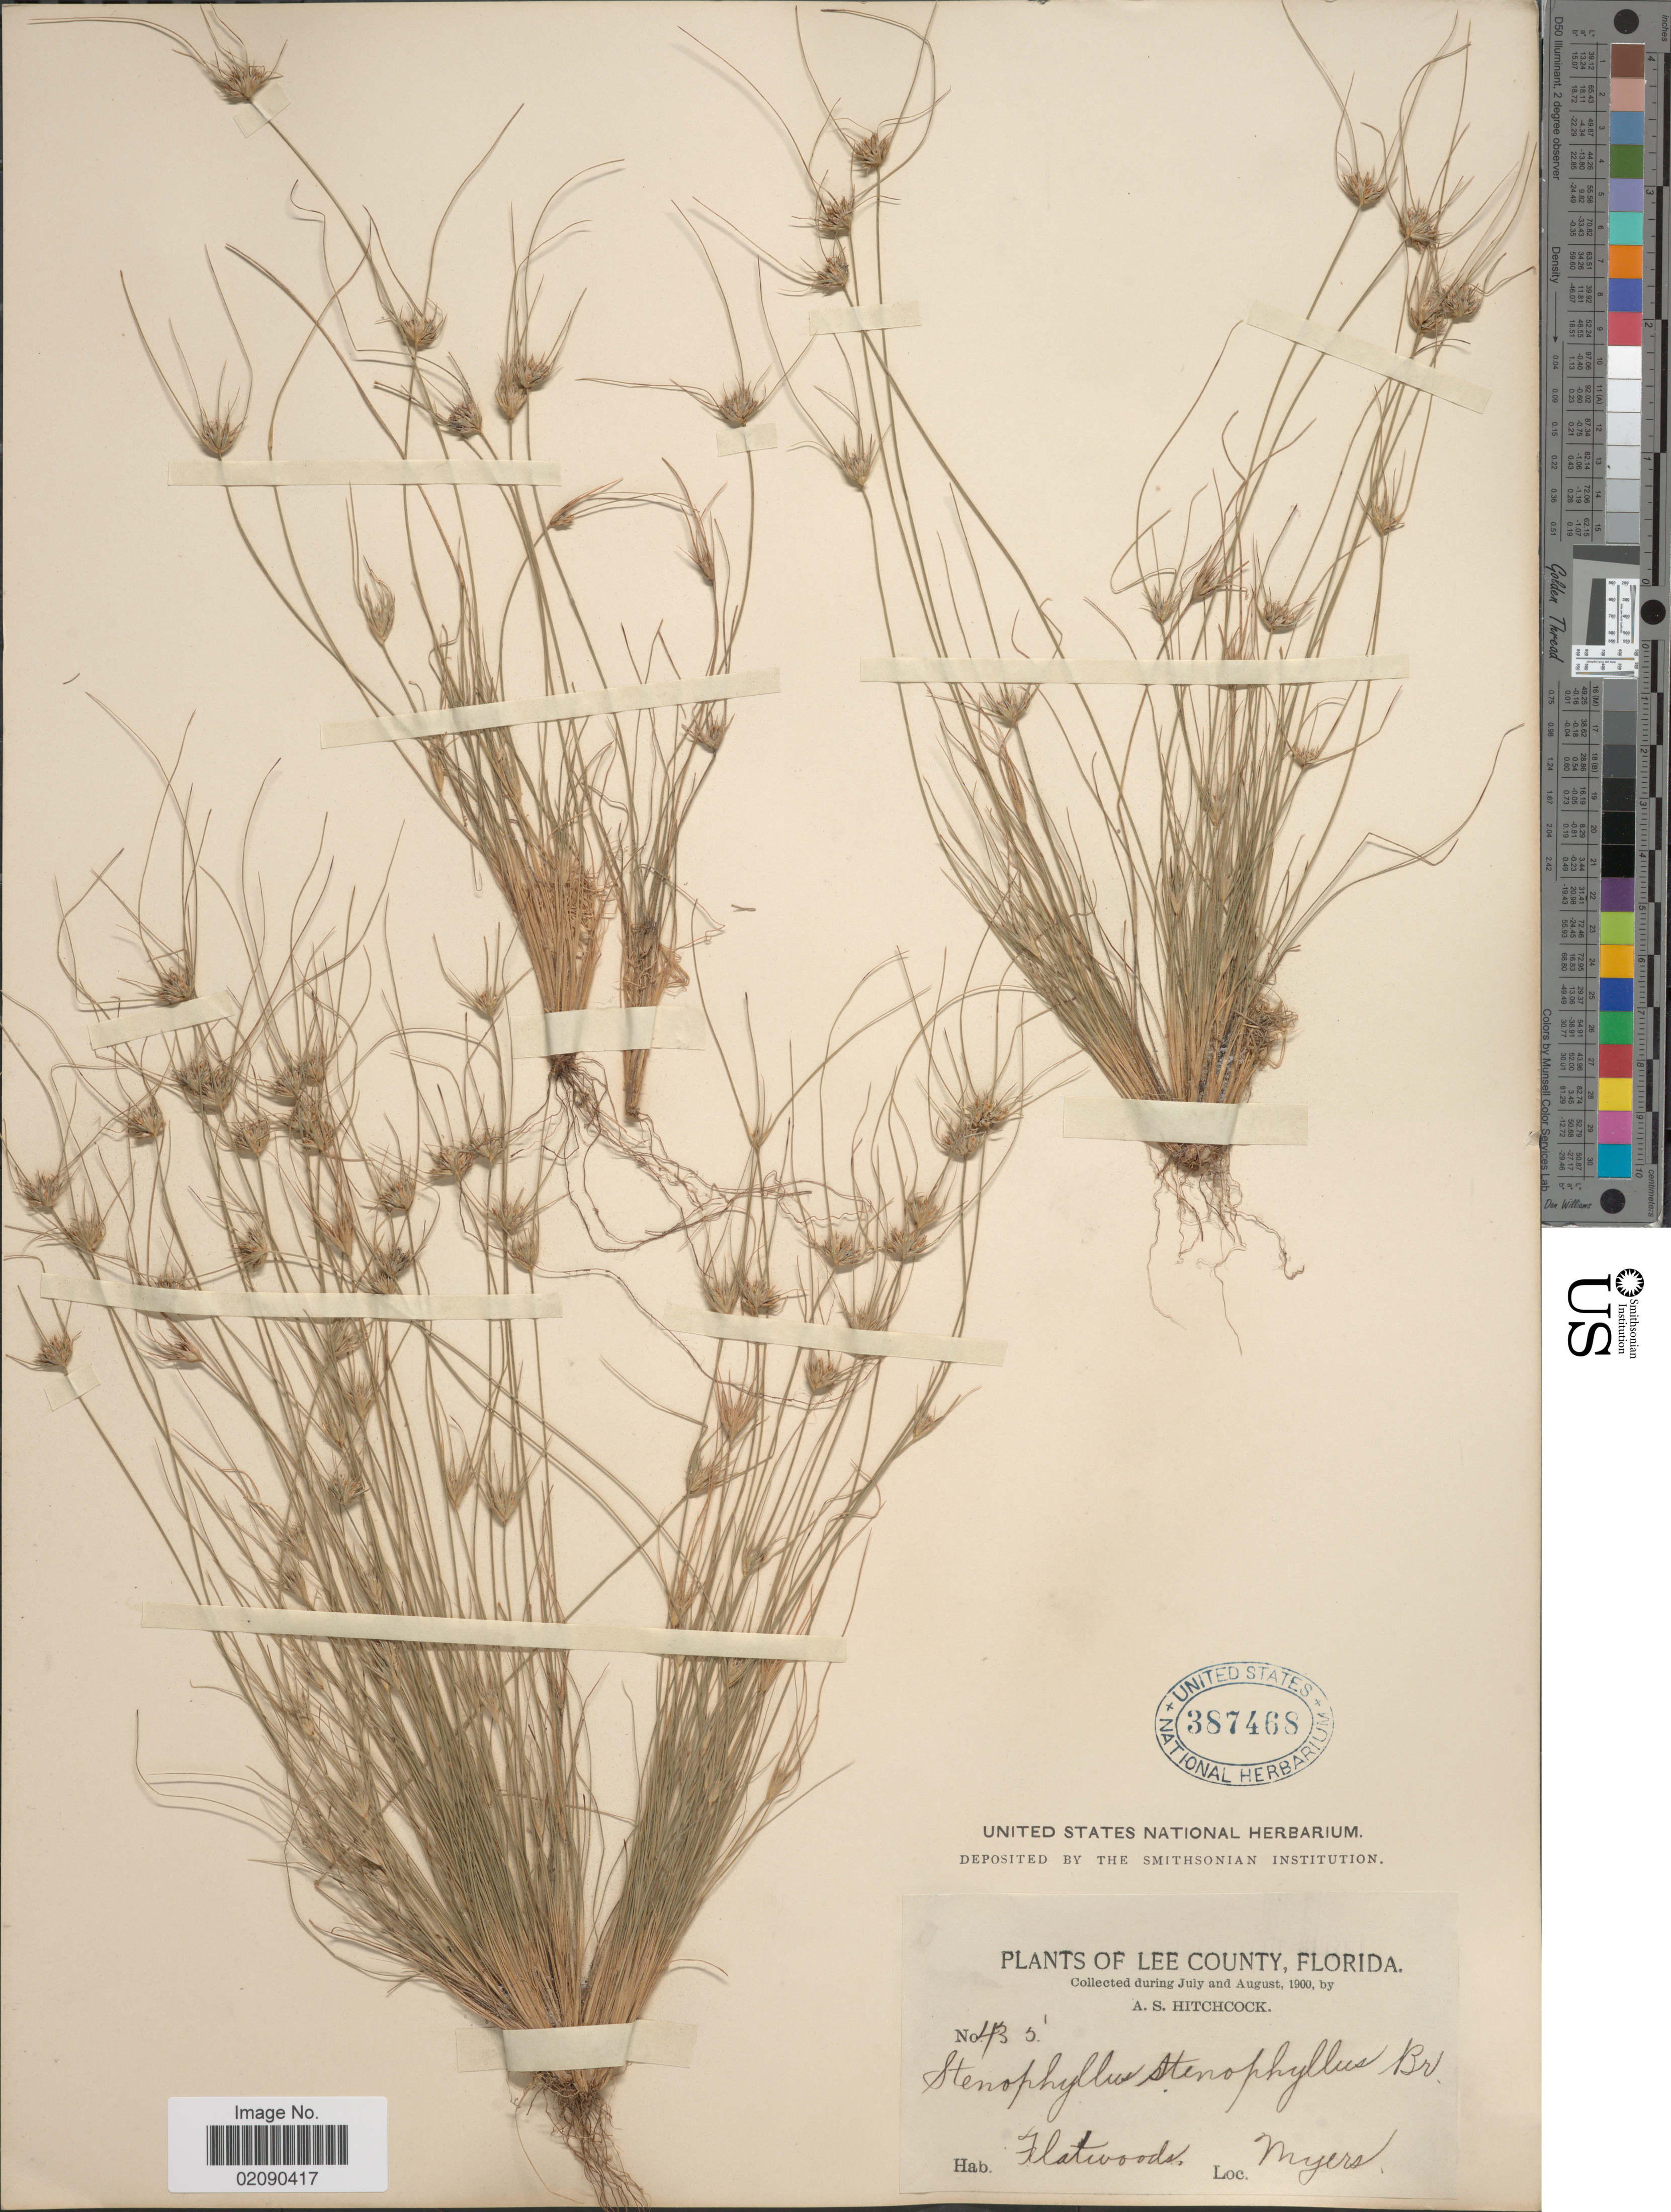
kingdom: Plantae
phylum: Tracheophyta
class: Liliopsida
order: Poales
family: Cyperaceae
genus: Bulbostylis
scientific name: Bulbostylis stenophylla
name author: (Elliott) C.B. Clarke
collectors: A. S. Hitchcock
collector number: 435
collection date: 1900-07/1900-08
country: United States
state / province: Florida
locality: Lee County, Flatwoods, Myers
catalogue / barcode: US 387468